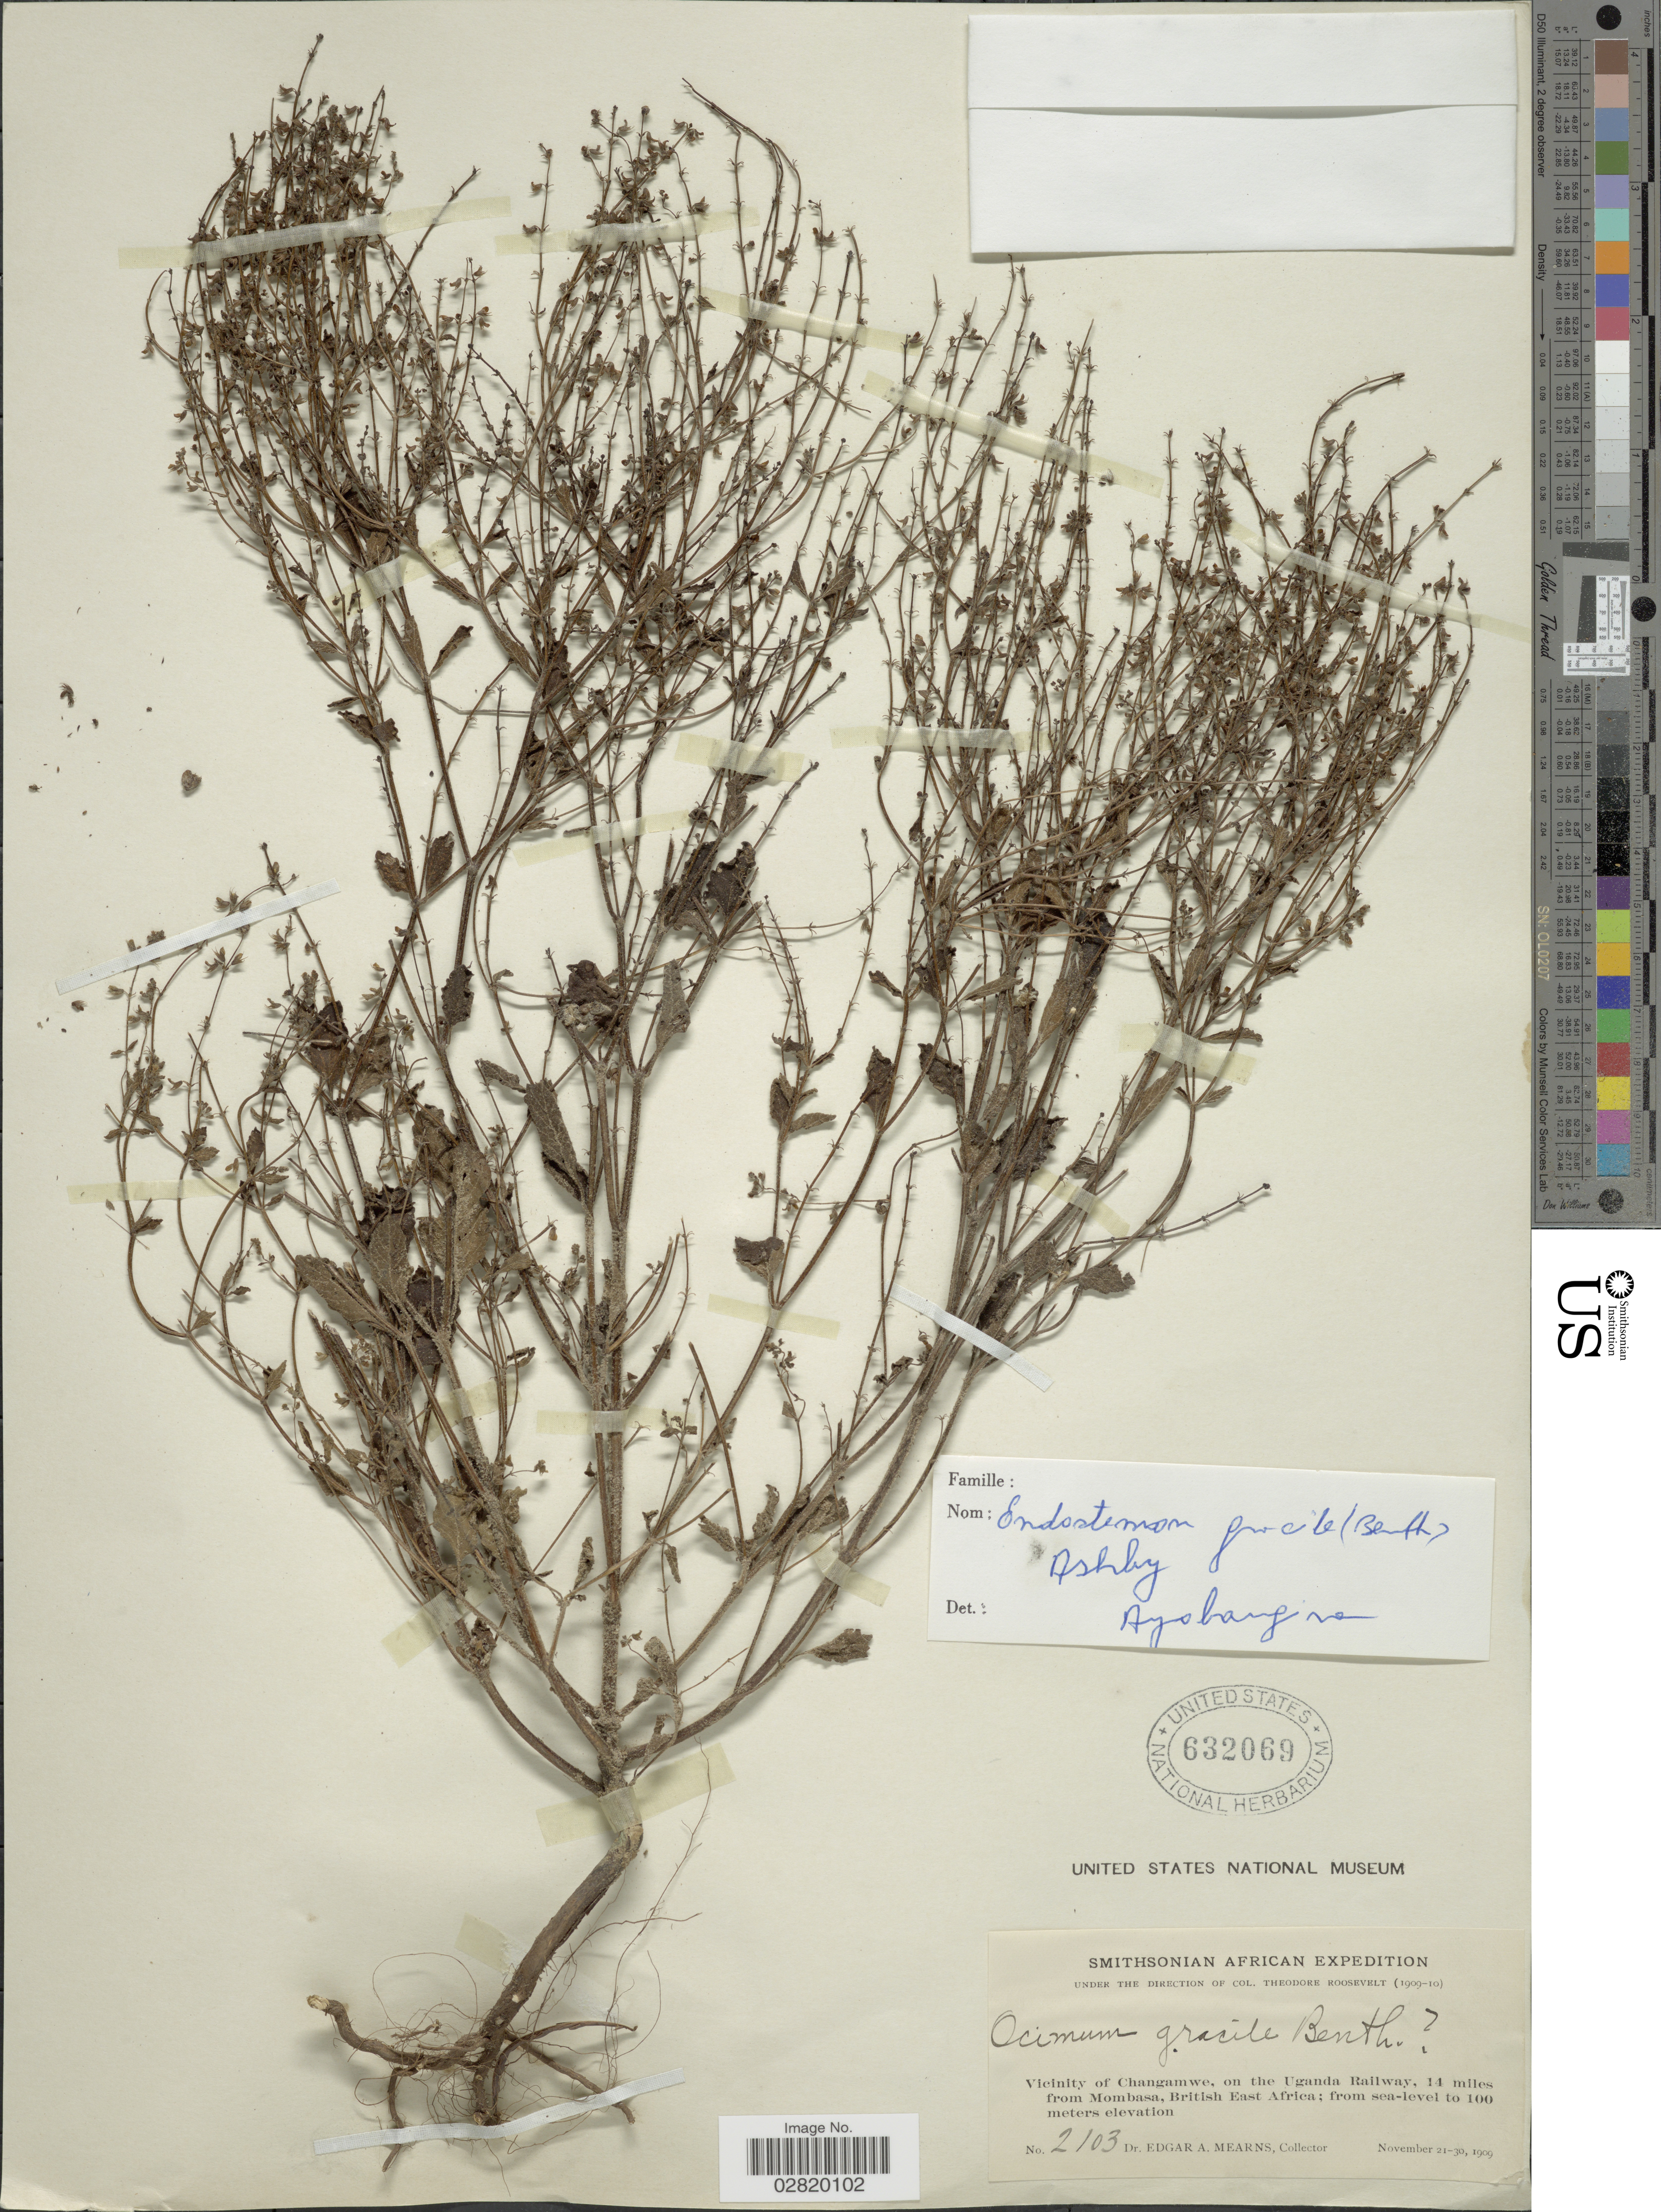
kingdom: Plantae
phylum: Tracheophyta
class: Magnoliopsida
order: Lamiales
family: Lamiaceae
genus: Endostemon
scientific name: Endostemon gracilis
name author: (Benth.) M.R. Ashby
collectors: E. A. Mearns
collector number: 2103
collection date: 1909-11-21/1909-11-30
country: Kenya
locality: Vicinity of Changamwe, on the Uganda Railway, 14 miles from Mombasa, British East Africa.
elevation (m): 0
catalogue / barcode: US 632069